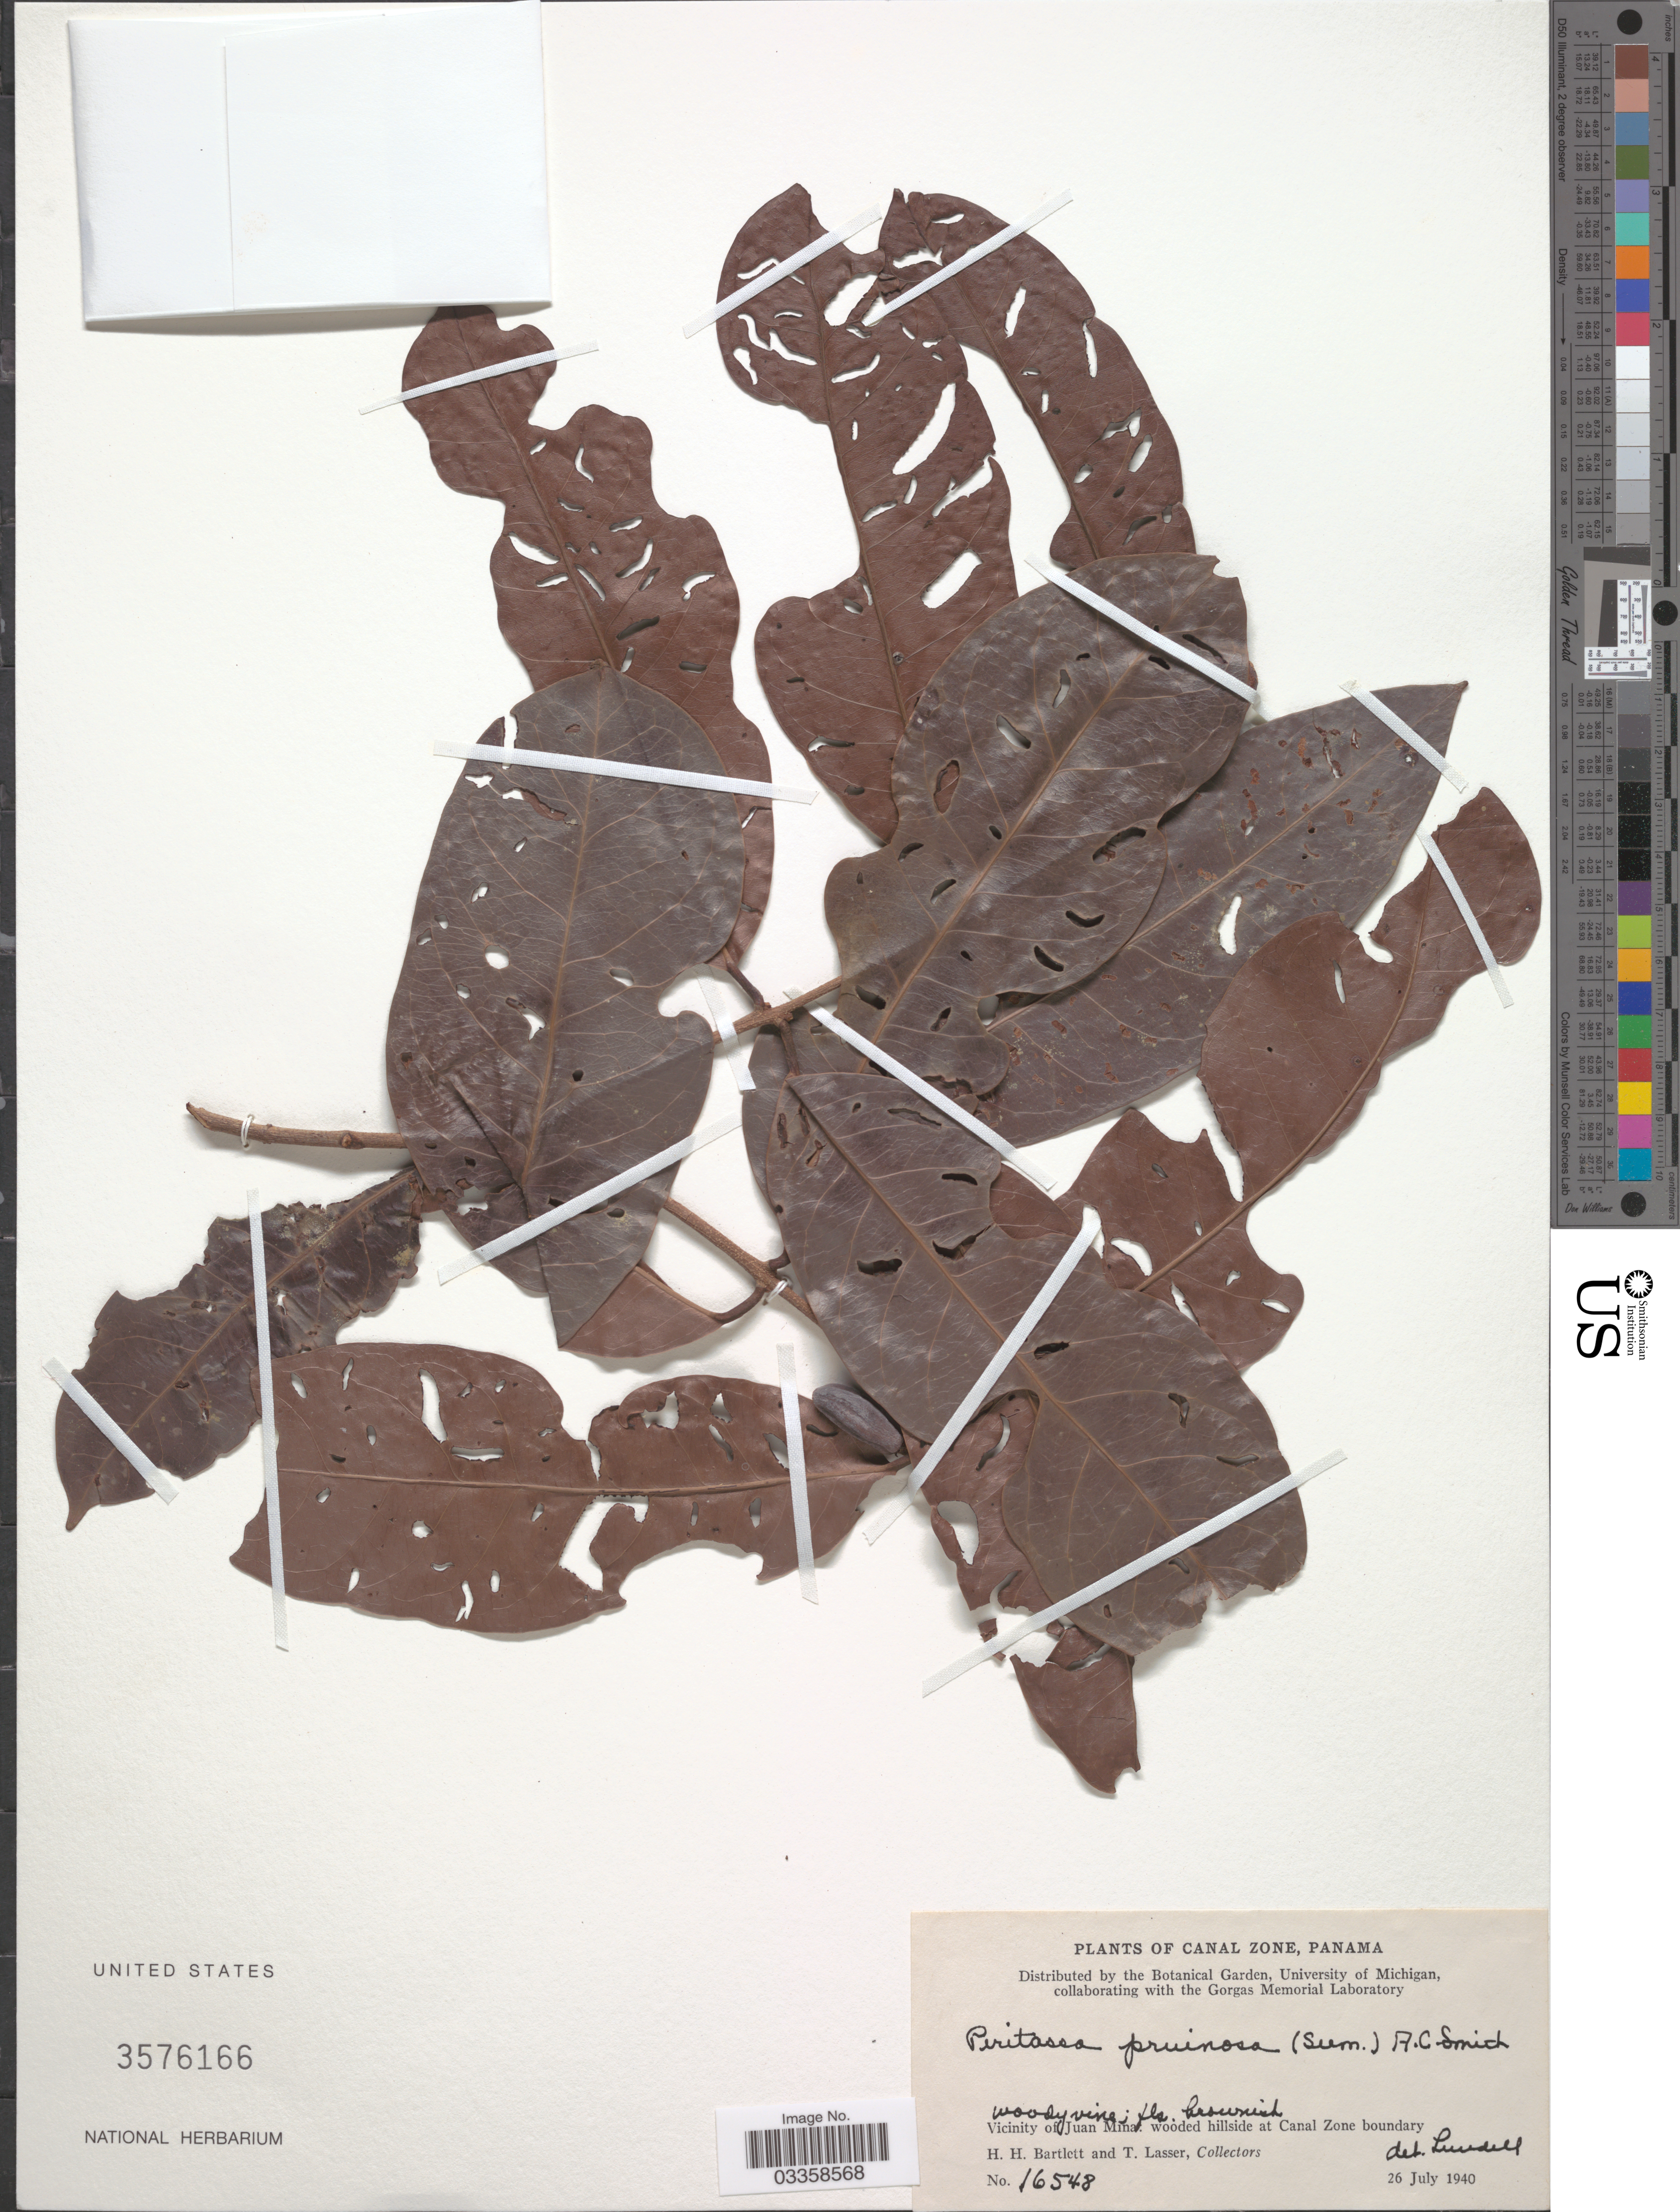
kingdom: Plantae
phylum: Tracheophyta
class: Magnoliopsida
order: Celastrales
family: Celastraceae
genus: Peritassa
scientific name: Peritassa pruinosa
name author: (Seem.) A.C. Sm.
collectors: H. H. Bartlett & T. Lasser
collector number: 16548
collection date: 1940-07-26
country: Panama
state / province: Colón / Panamá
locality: Canal Zone. Vicinity of Juan Mina; wooded hillside at Canal Zone boundary.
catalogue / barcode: US 3576166